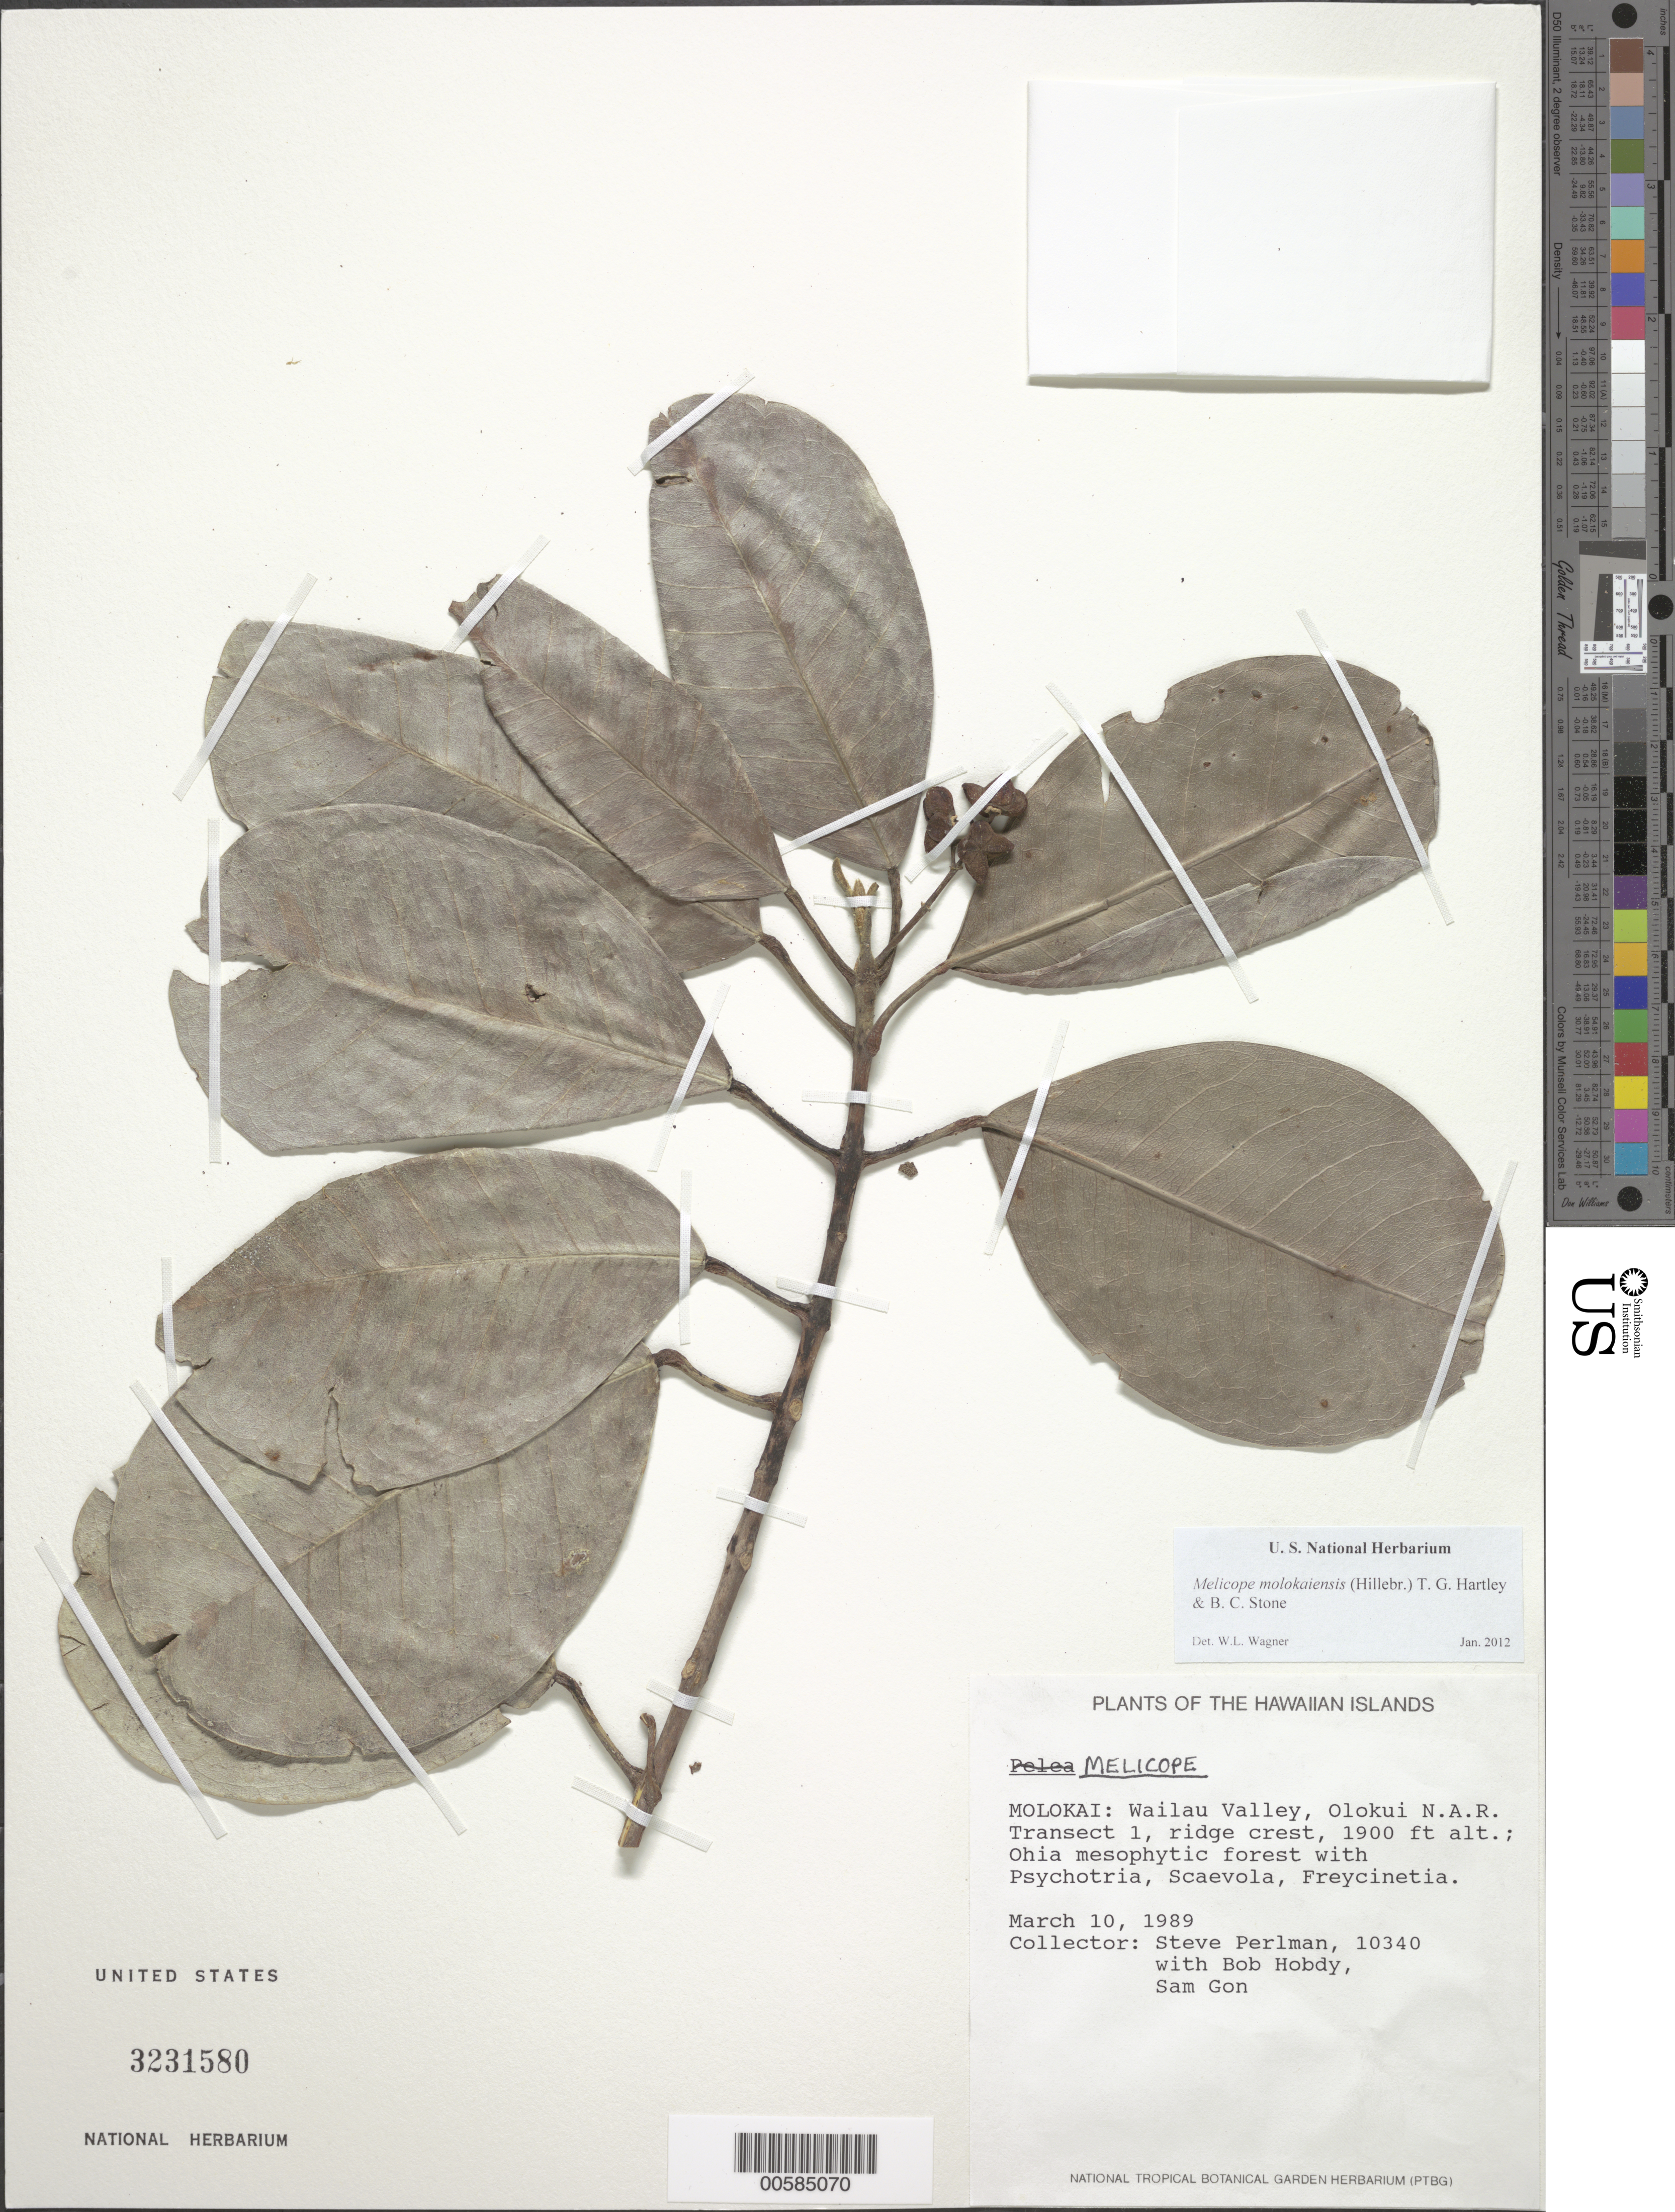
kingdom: Plantae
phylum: Tracheophyta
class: Magnoliopsida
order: Sapindales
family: Rutaceae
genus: Melicope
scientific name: Melicope molokaiensis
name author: (Hillebr.) T.G. Hartley & B.C. Stone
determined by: Wood, Kenneth R.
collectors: S. P. Perlman, B. Hobdy & S. Gon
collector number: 10340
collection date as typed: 10 Mar 1989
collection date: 1989-03-10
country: United States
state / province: Hawaii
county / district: Maui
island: Moloka'i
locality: Wailau Valley, Olokui N.A.R. Transect 1, ridge crest.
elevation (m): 579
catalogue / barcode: US 3231580